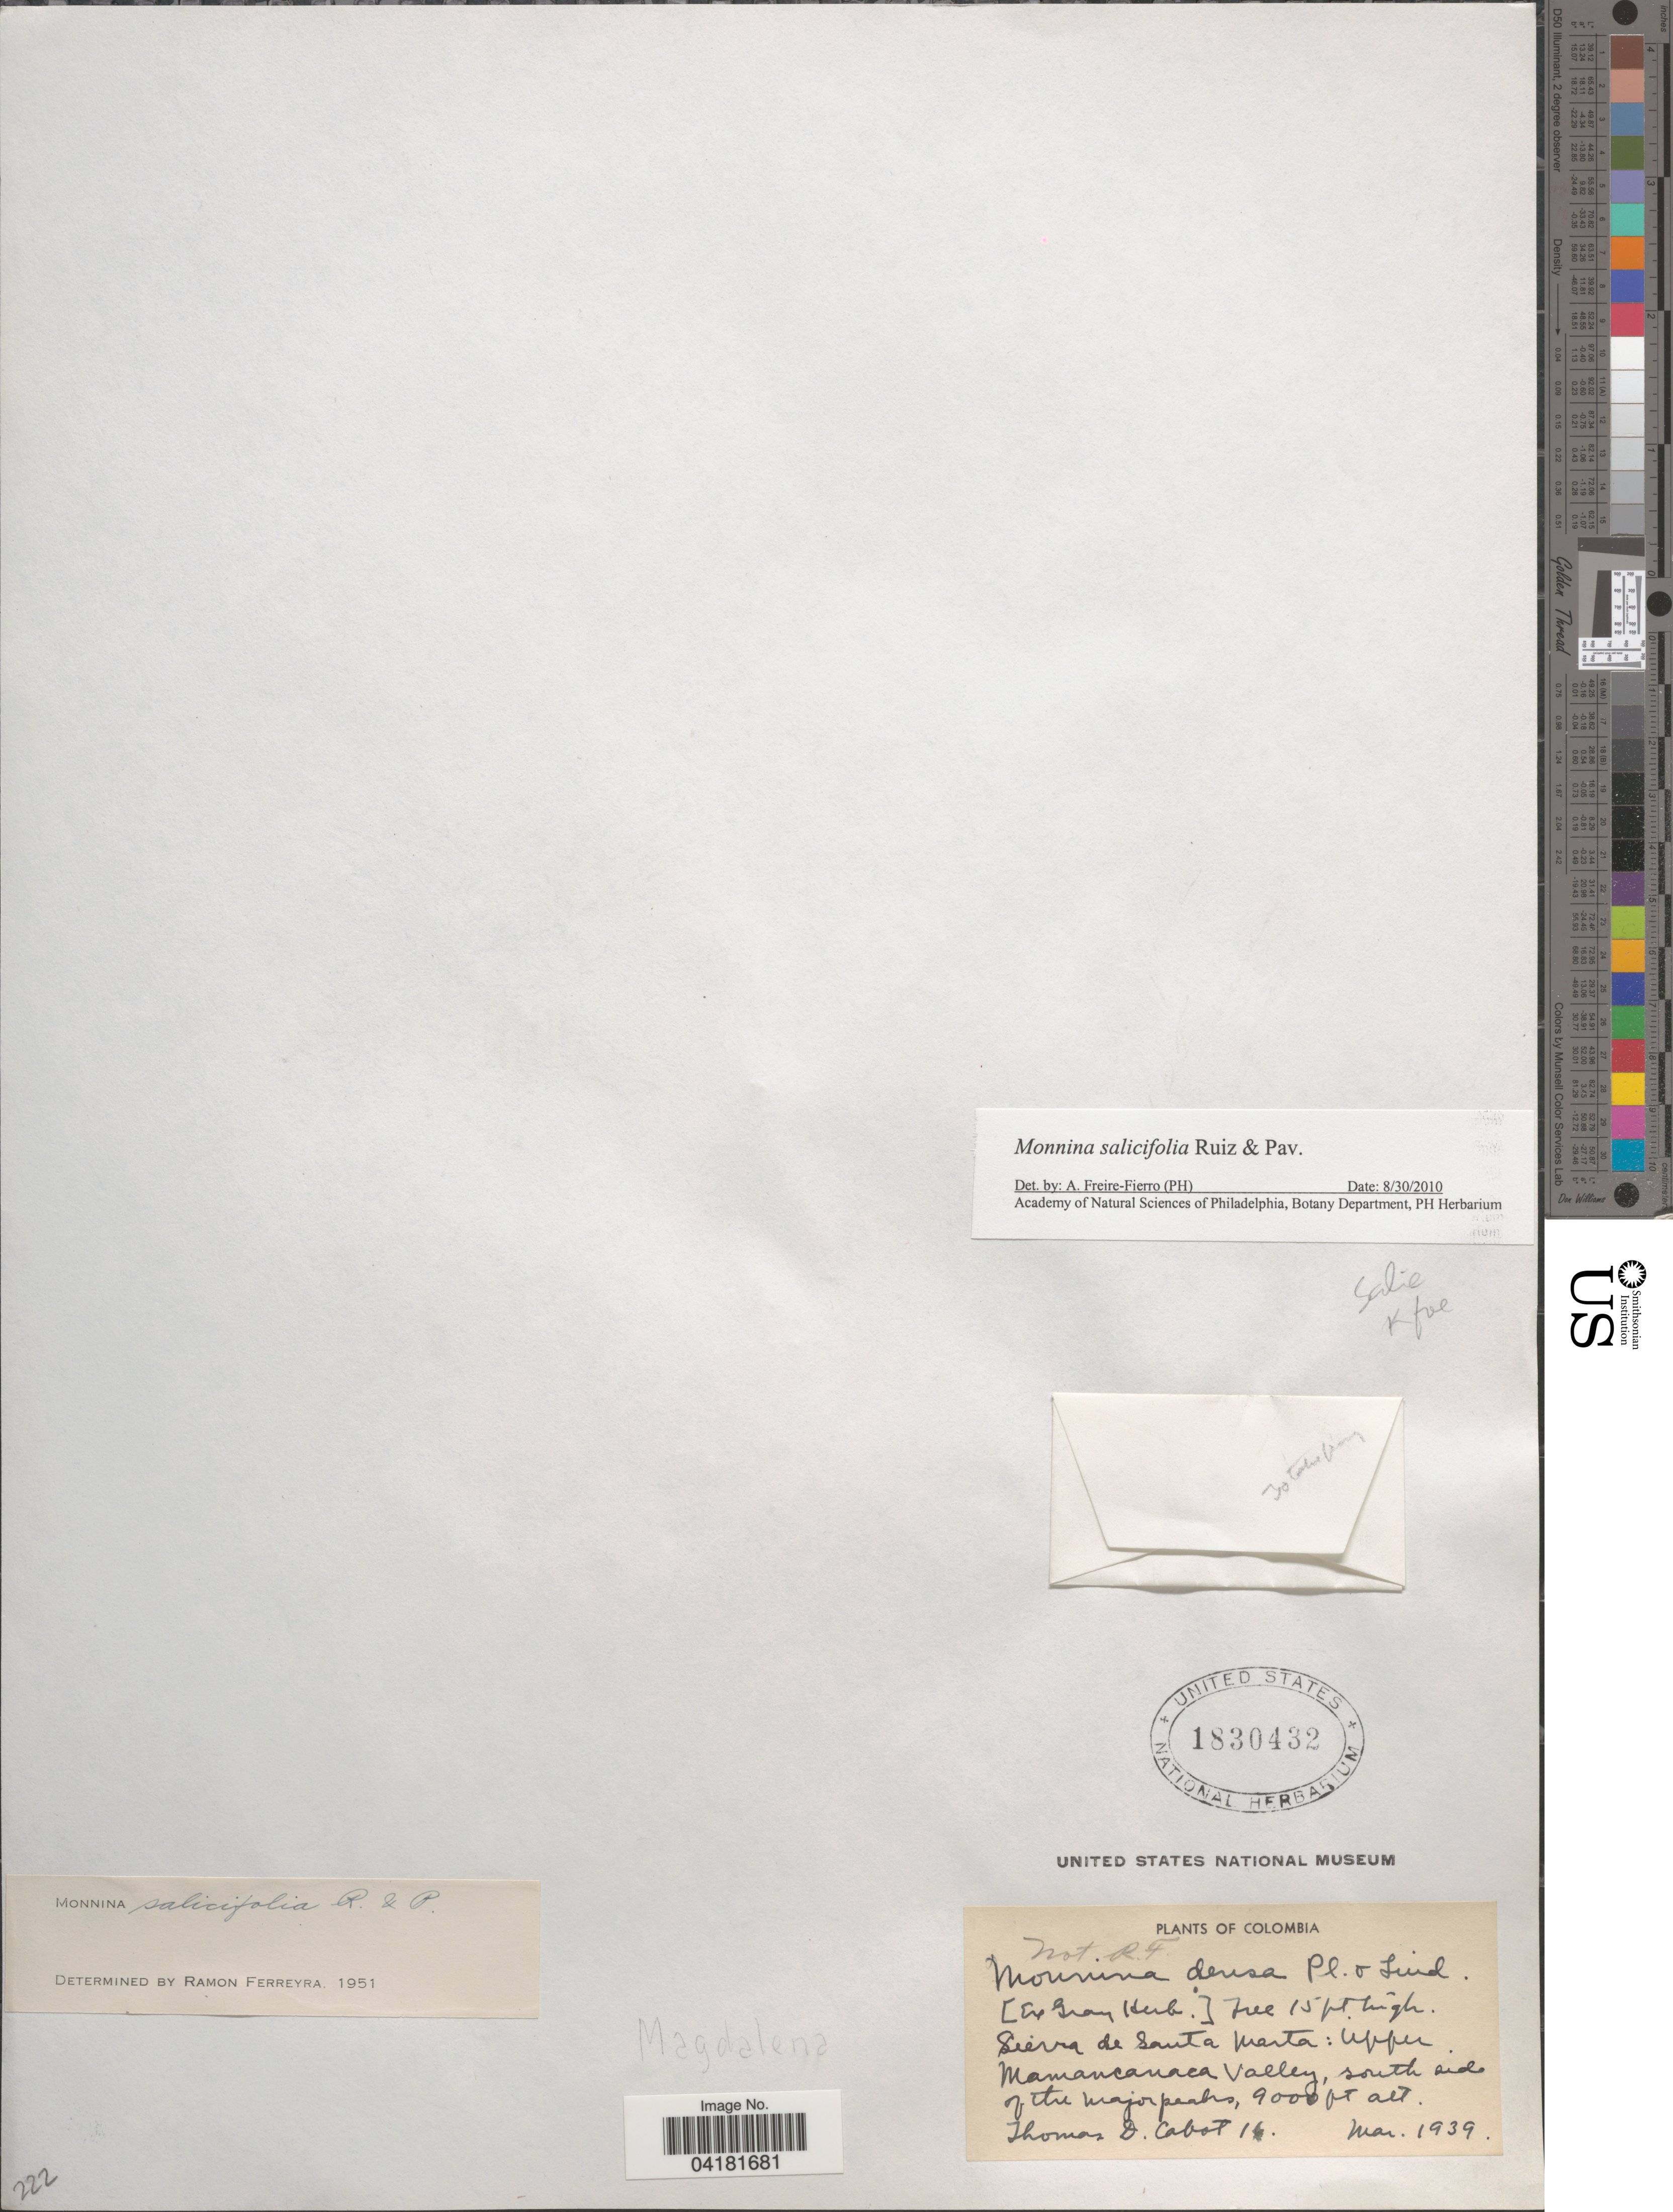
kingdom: Plantae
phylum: Tracheophyta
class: Magnoliopsida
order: Fabales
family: Polygalaceae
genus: Monnina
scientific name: Monnina salicifolia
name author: Ruiz & Pav.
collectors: T. Cabot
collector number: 16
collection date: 1939-03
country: Colombia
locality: Sierra de Santa Marta: Upper Mamancanaca Valley, south side of the major pearls.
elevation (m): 2743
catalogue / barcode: US 1830432